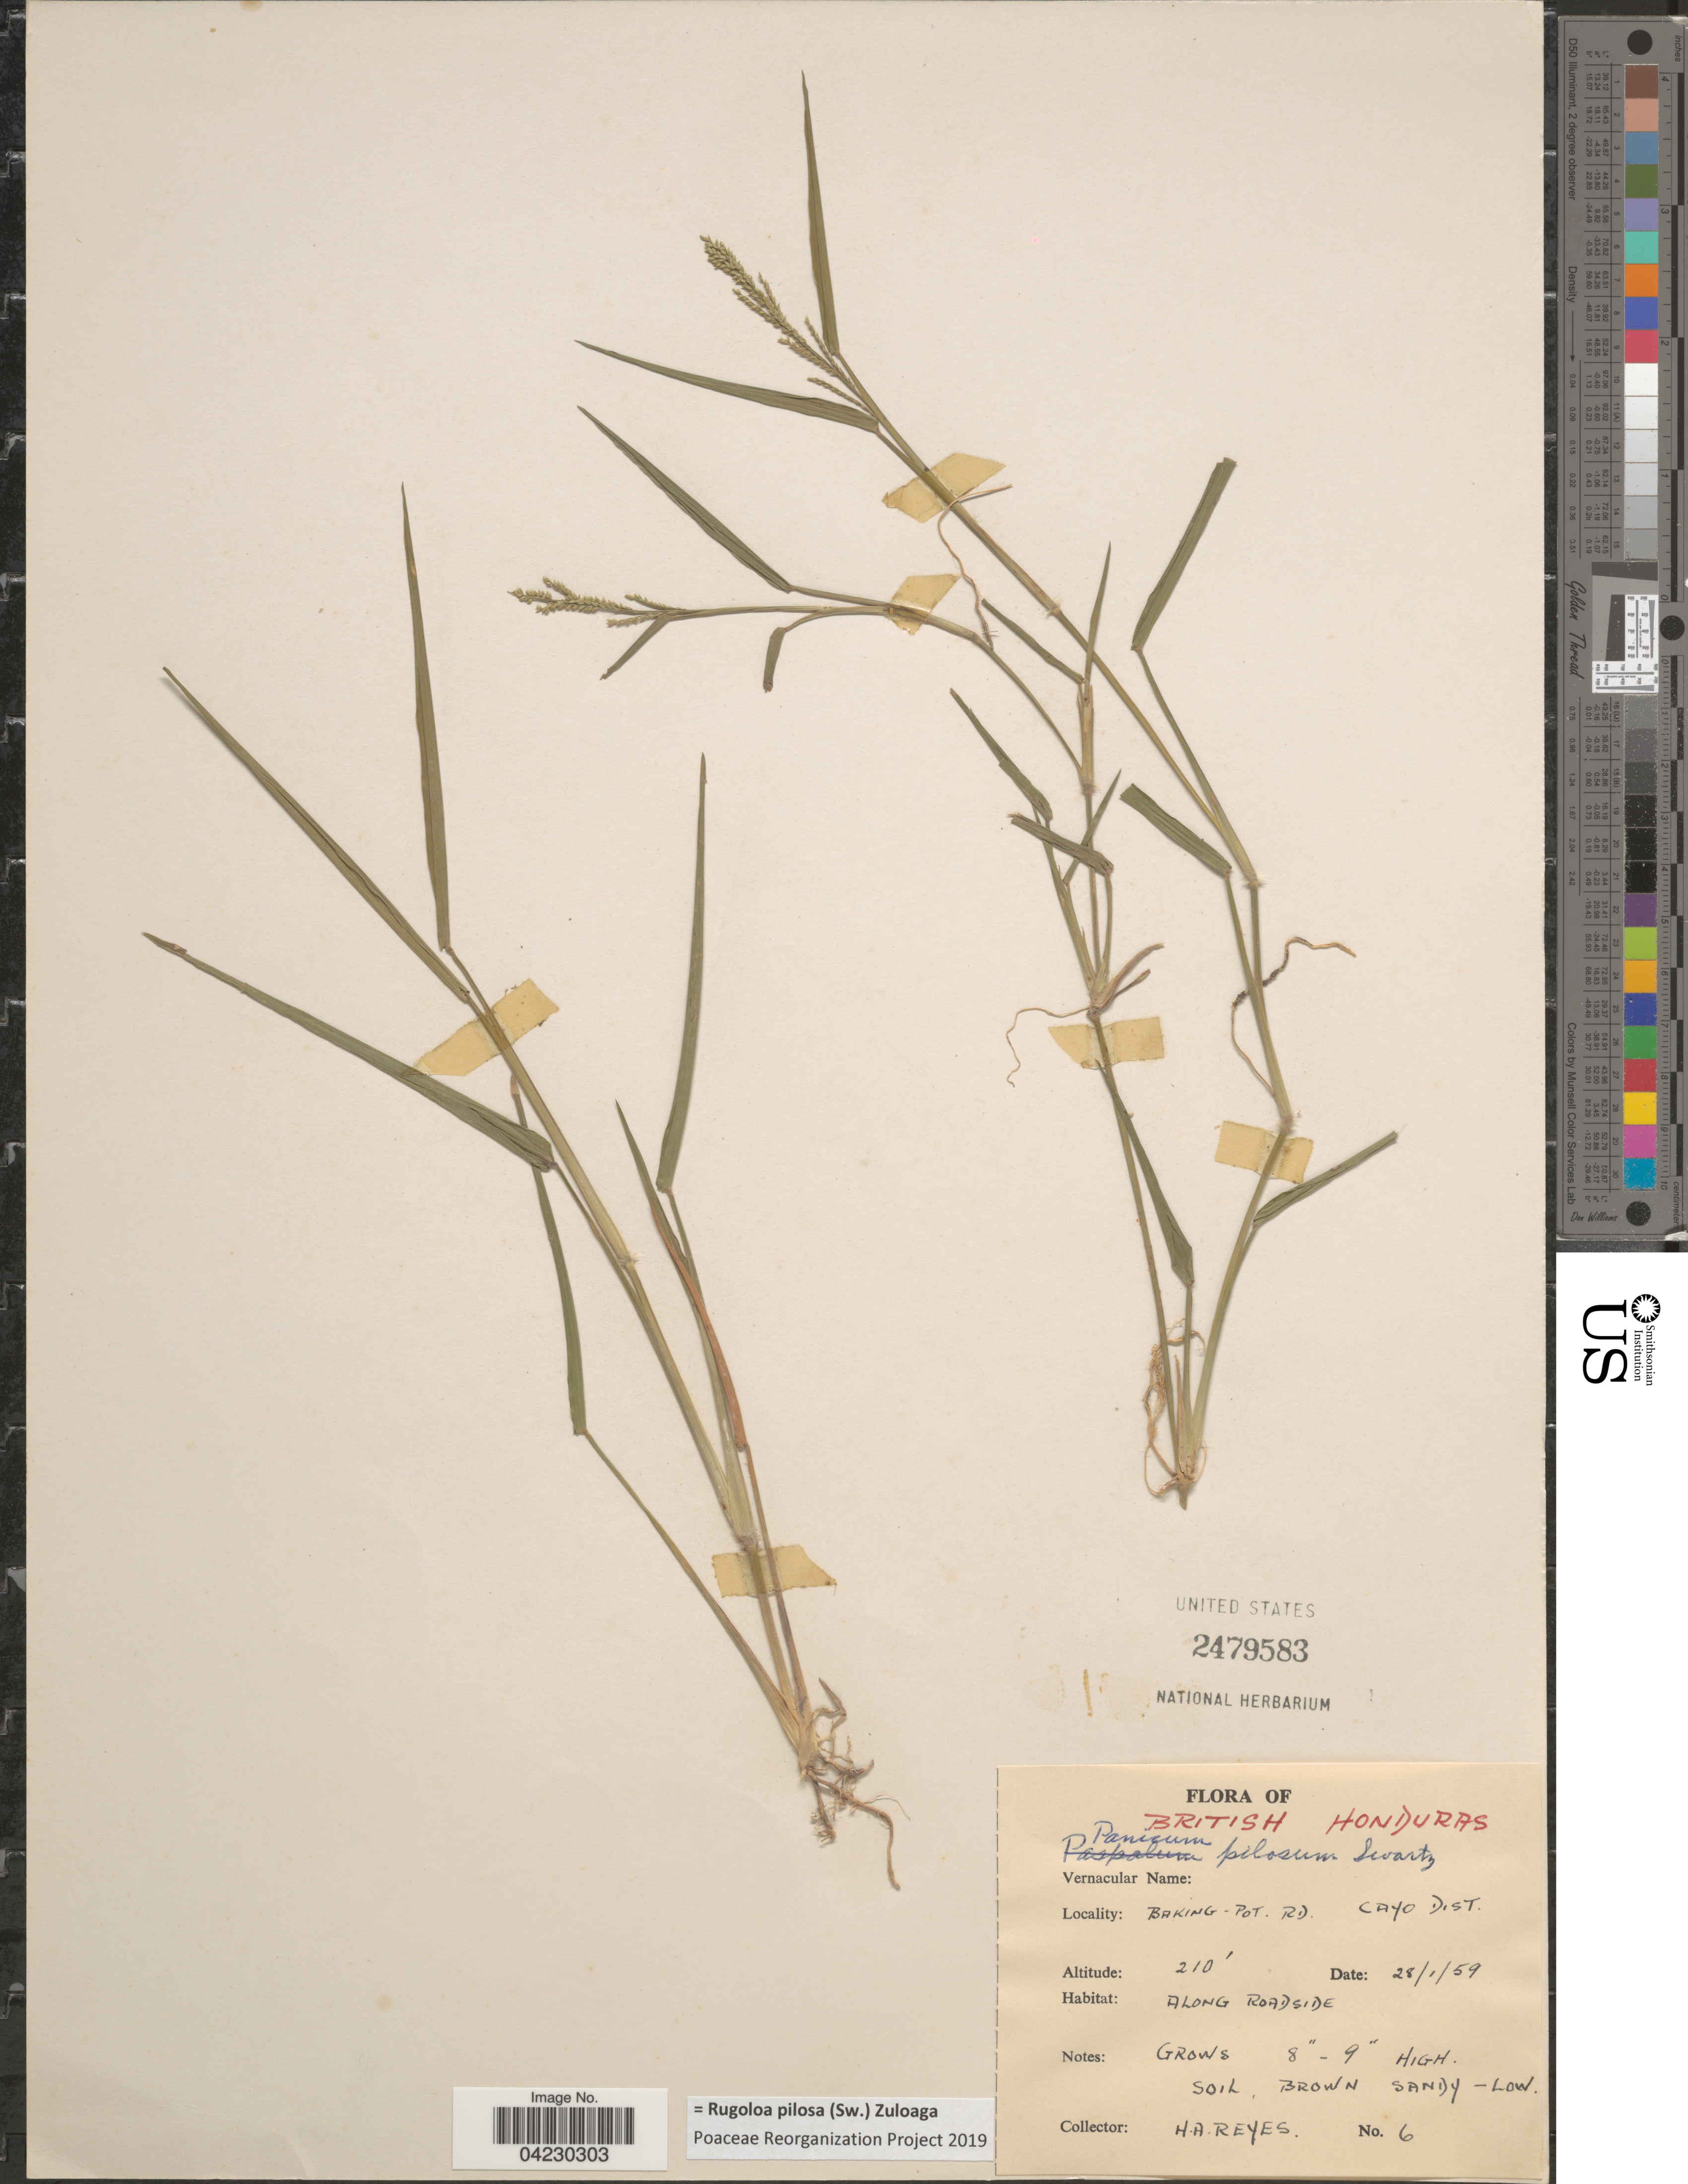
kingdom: Plantae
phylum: Tracheophyta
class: Liliopsida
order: Poales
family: Poaceae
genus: Rugoloa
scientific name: Rugoloa pilosa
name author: (Sw.) Zuloaga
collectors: H. Reyes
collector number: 6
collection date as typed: Transcribed d/m/y: 28/1/59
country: Belize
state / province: Cayo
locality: British Honduras. Baking-Pot. RD. Cayo Dist. Along roadside.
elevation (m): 64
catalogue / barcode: US 2479583